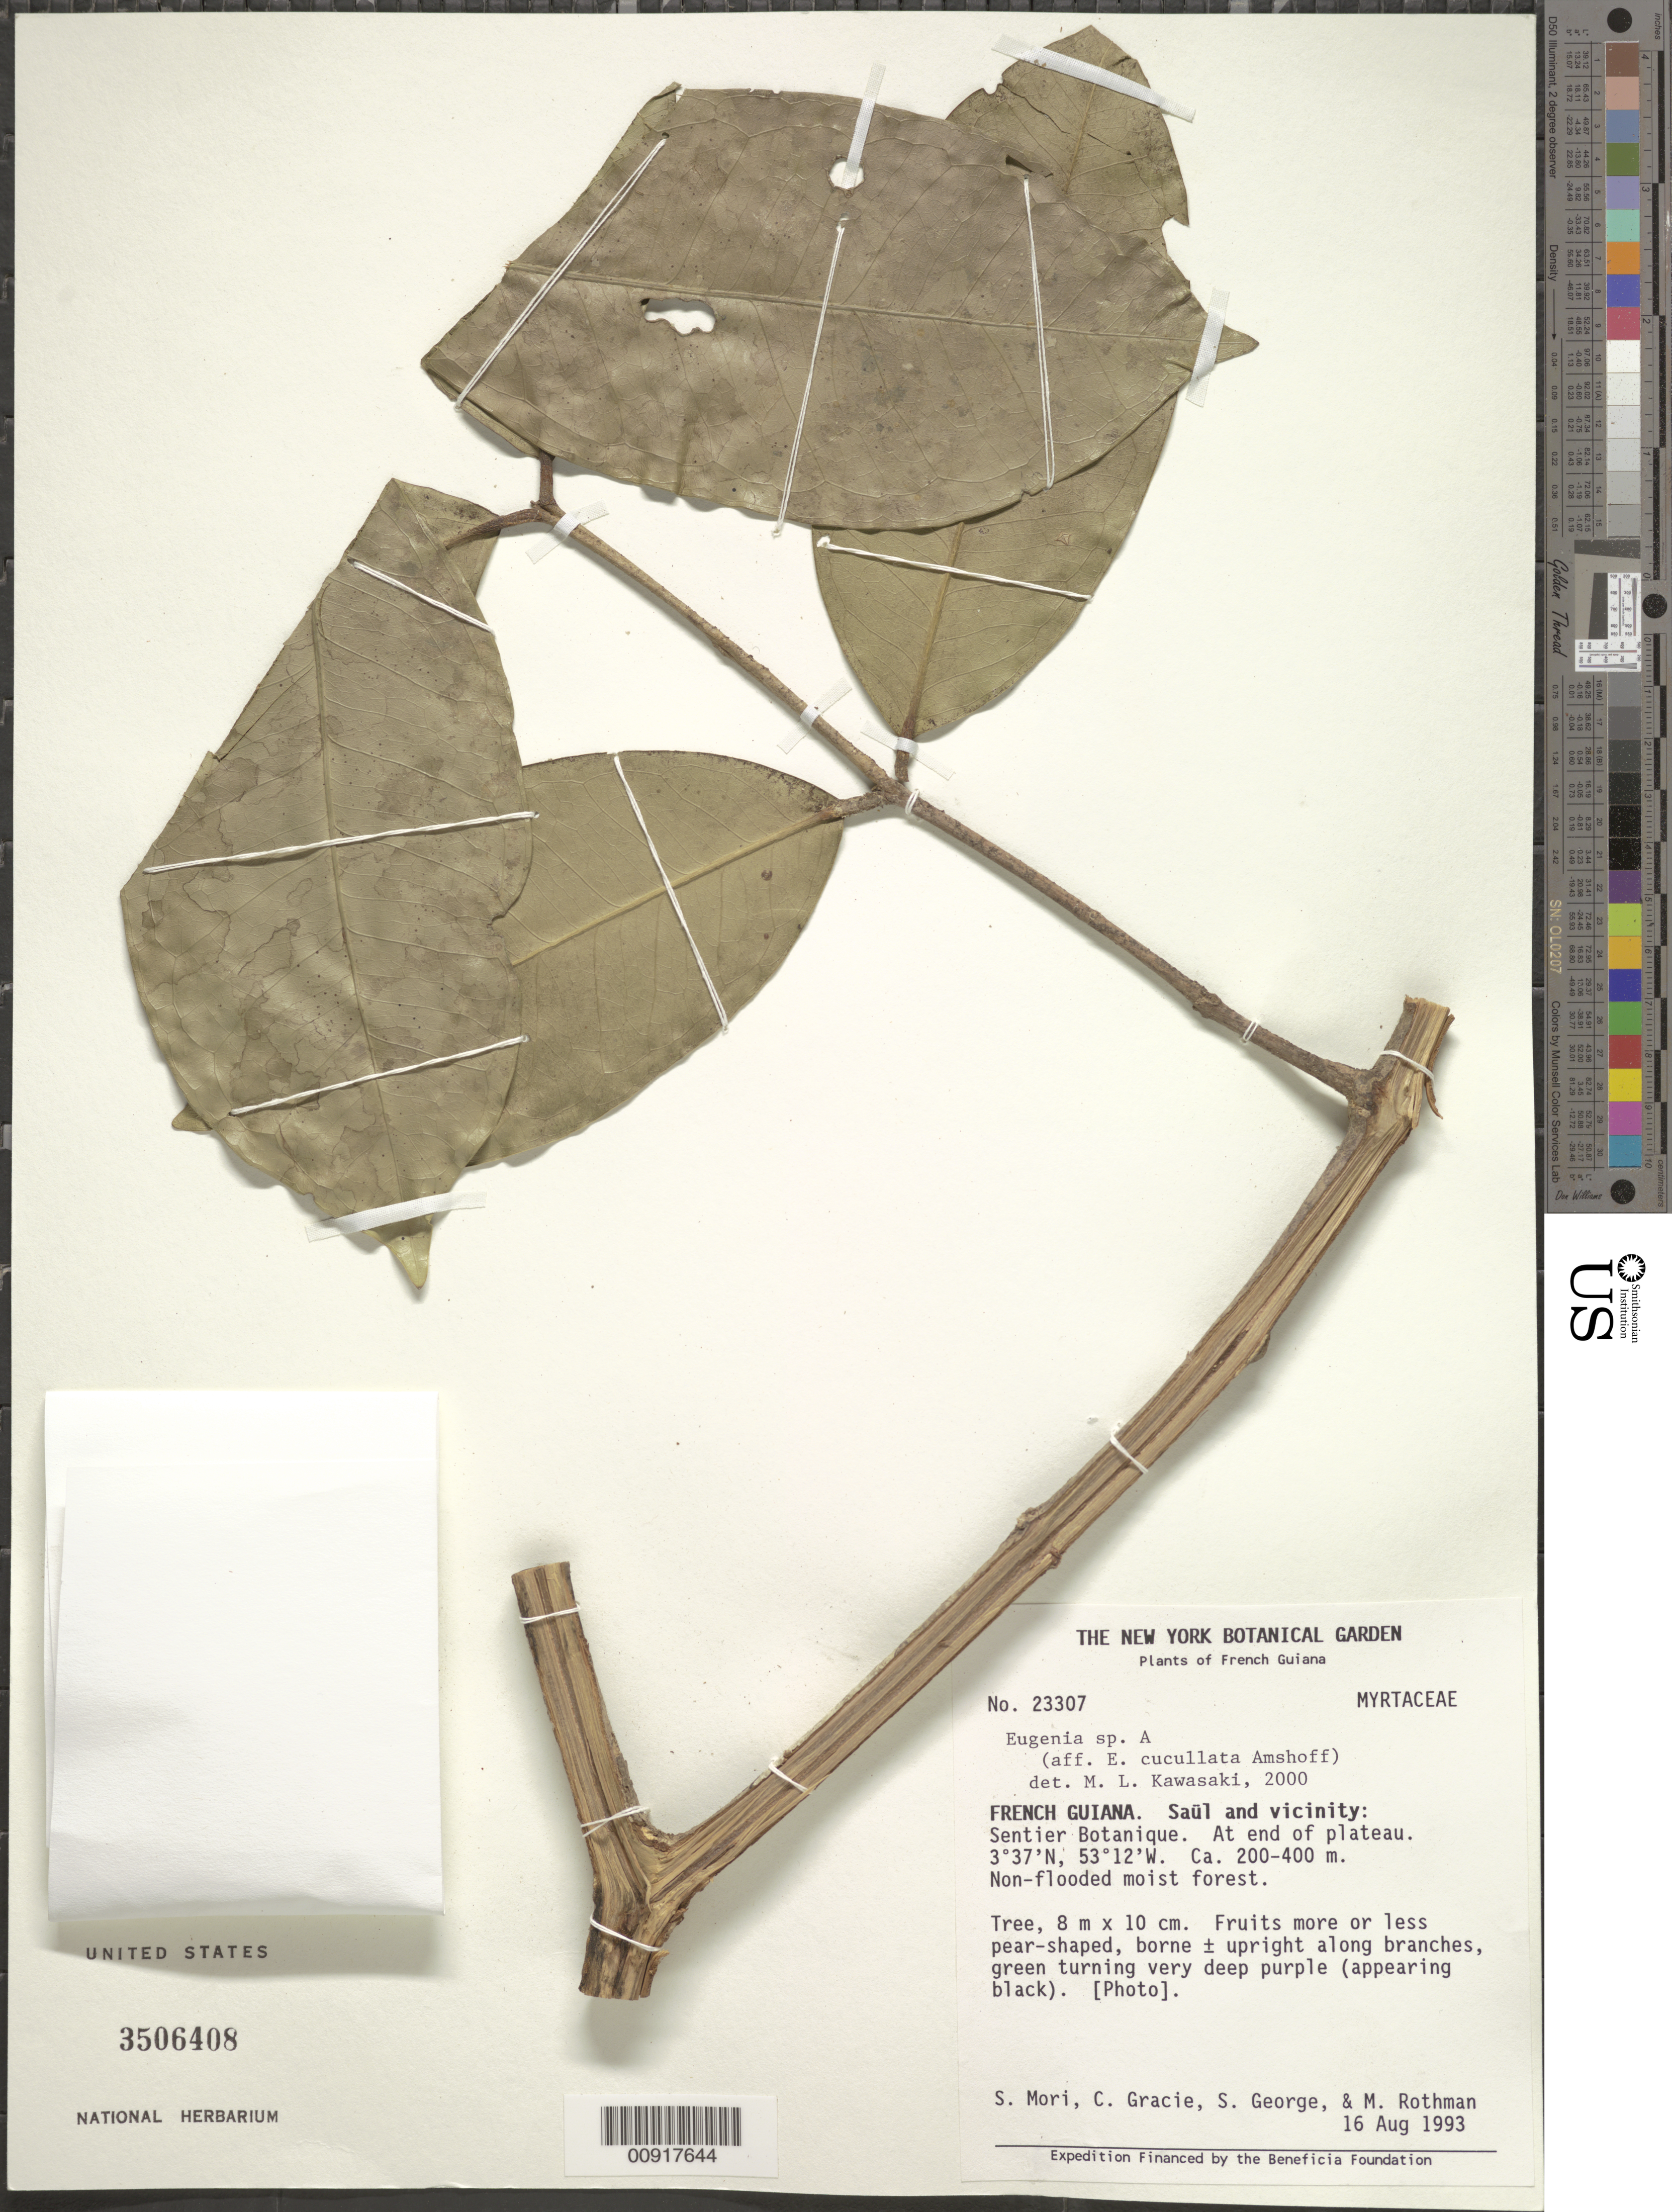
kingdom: Plantae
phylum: Tracheophyta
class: Magnoliopsida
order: Myrtales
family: Myrtaceae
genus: Eugenia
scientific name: Eugenia sp. a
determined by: Kawasaki, María L.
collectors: S. Mori, C. A. Gracie, S. George & M. Rothman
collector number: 23307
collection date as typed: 16-Aug-93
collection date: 1993-08-16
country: French Guiana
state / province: Saint-Laurent-du-Maroni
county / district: Saül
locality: Saül and vic., Sentier Botanique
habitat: Non-flooded moist forest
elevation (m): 200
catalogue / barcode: US 3506408